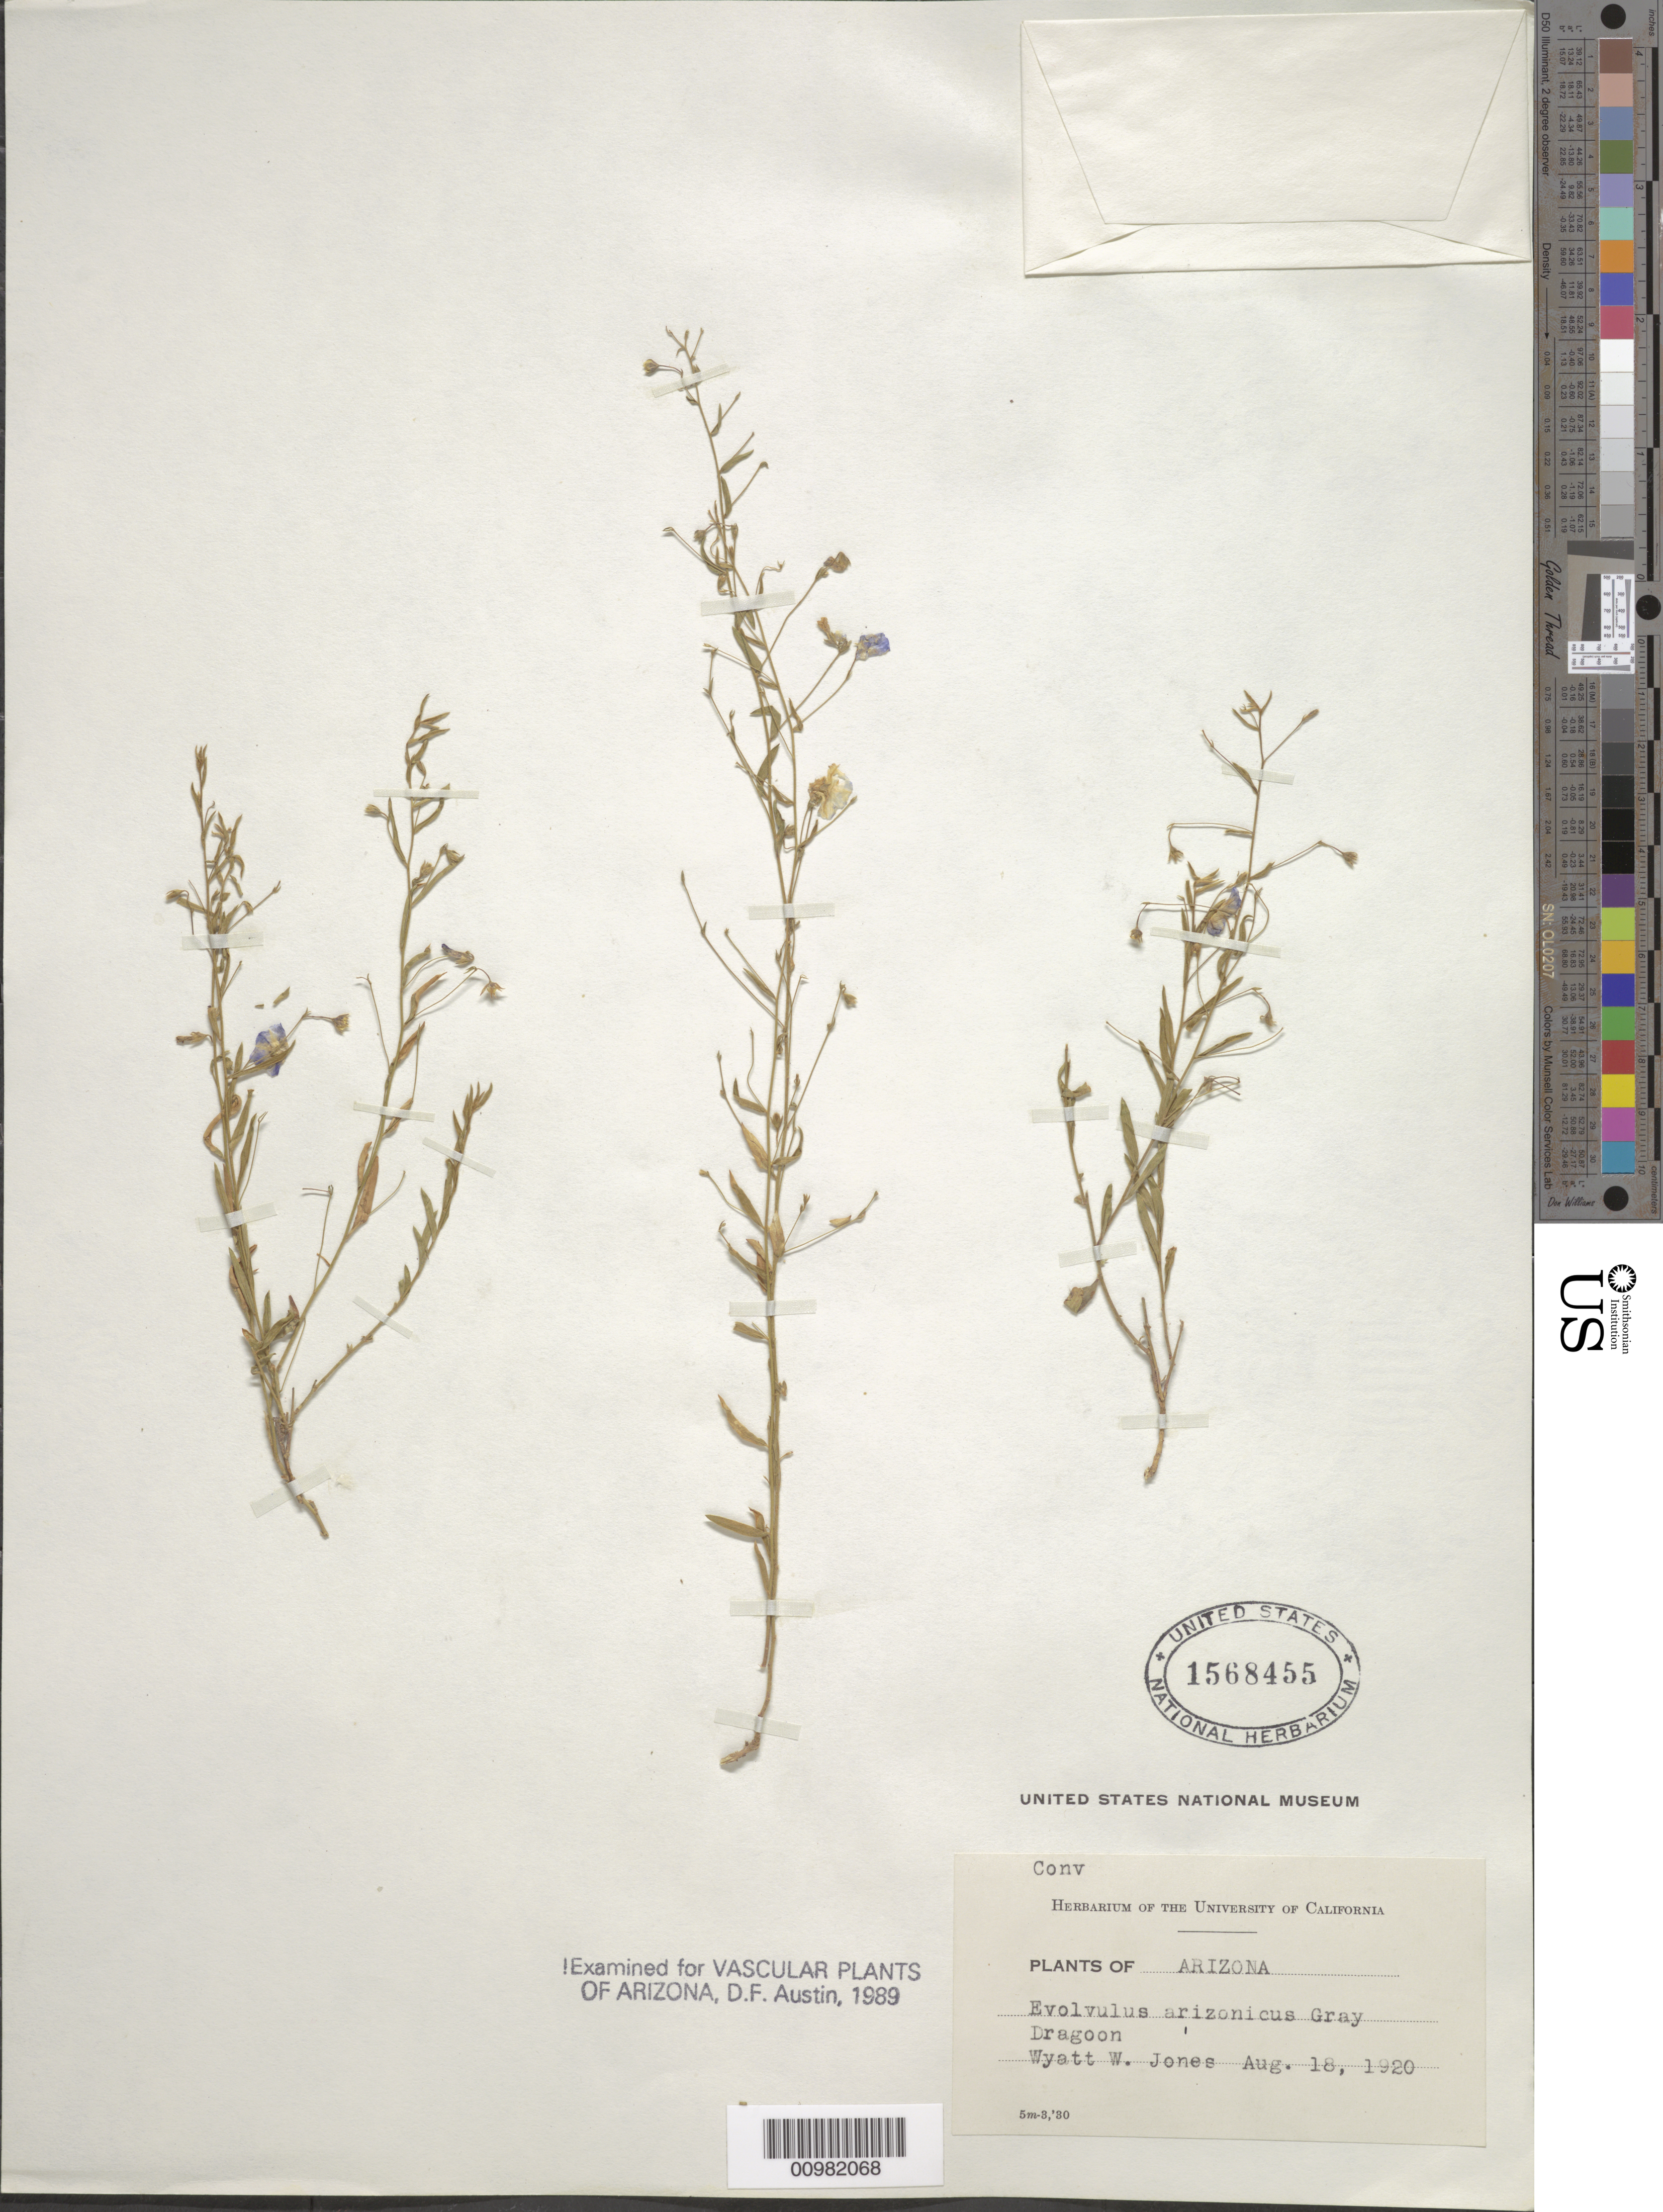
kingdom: Plantae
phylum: Tracheophyta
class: Magnoliopsida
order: Solanales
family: Convolvulaceae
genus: Evolvulus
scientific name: Evolvulus arizonicus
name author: A. Gray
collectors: W. W. Jones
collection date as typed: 18 Aug 1920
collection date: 1920-08-18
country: United States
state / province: Arizona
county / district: Cochise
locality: Dragoon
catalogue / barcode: US 1568455